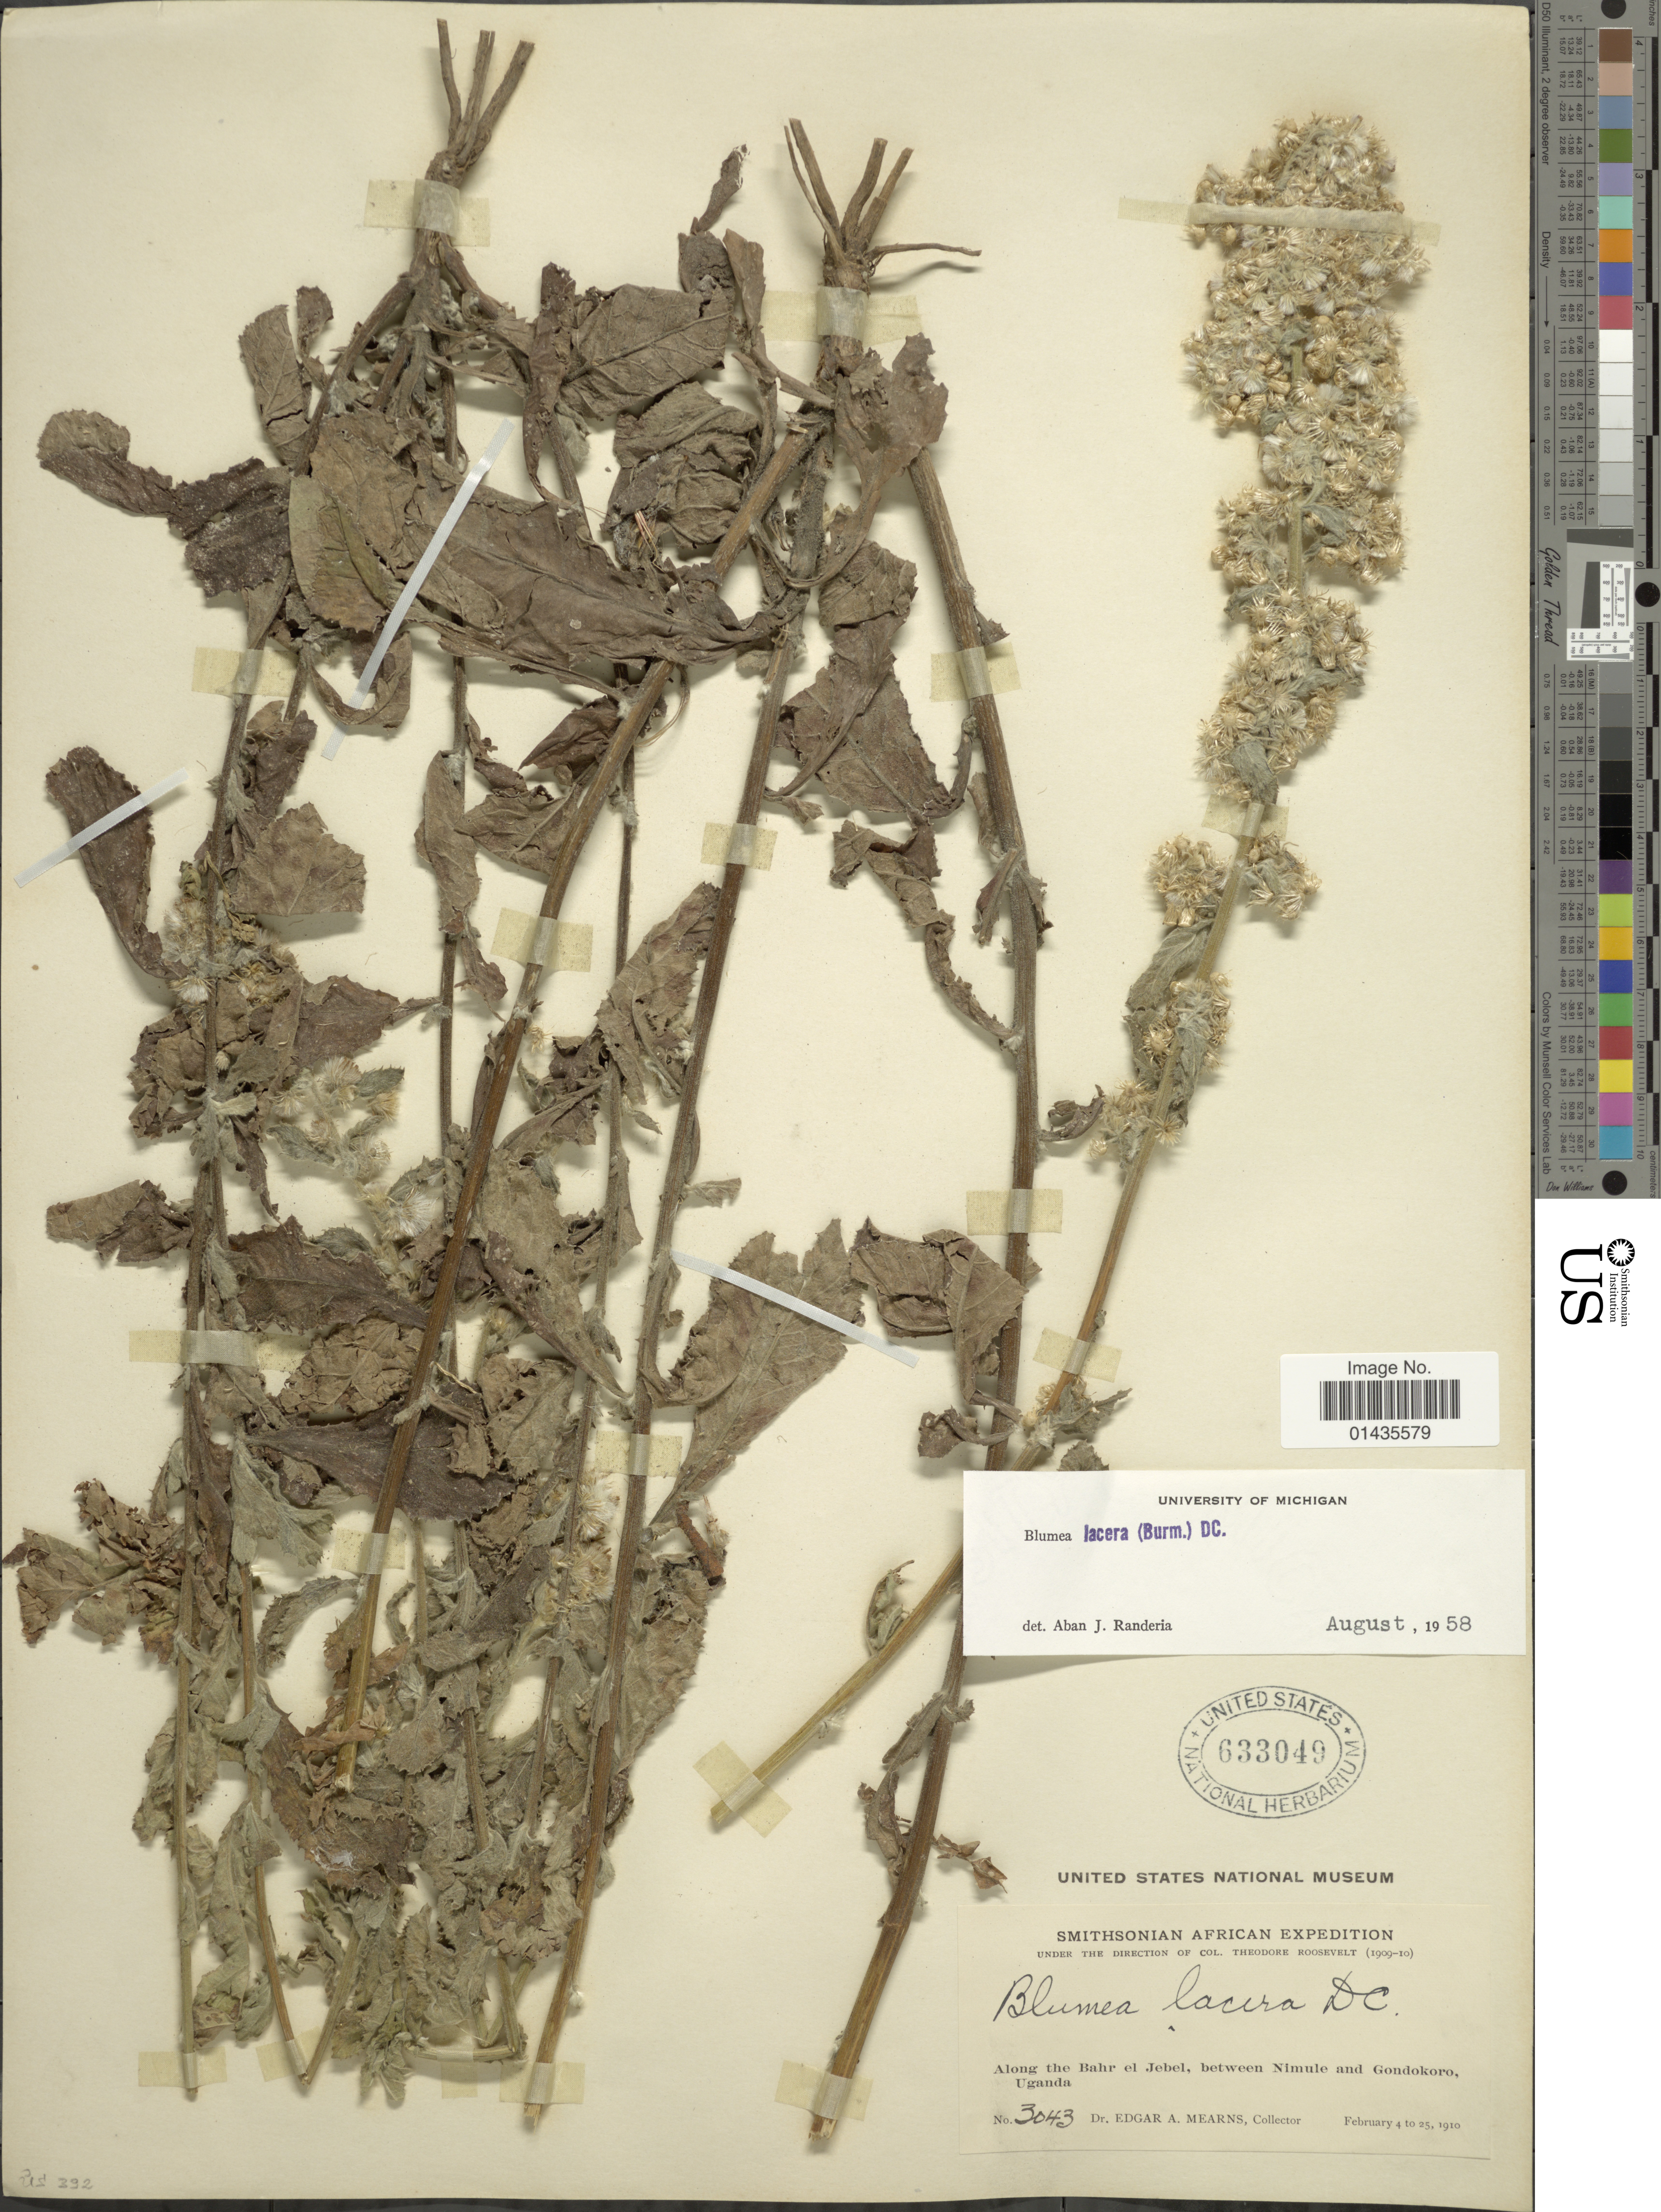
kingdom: Plantae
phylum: Tracheophyta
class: Magnoliopsida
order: Asterales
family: Asteraceae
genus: Blumea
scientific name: Blumea lacera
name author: (Roxb.) DC.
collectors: E. A. Mearns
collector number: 3043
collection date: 1910-02-04/1910-02-25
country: Uganda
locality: Africa, along the Bahr el Jebel, between Nimule and Gondokoro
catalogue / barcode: US 633049